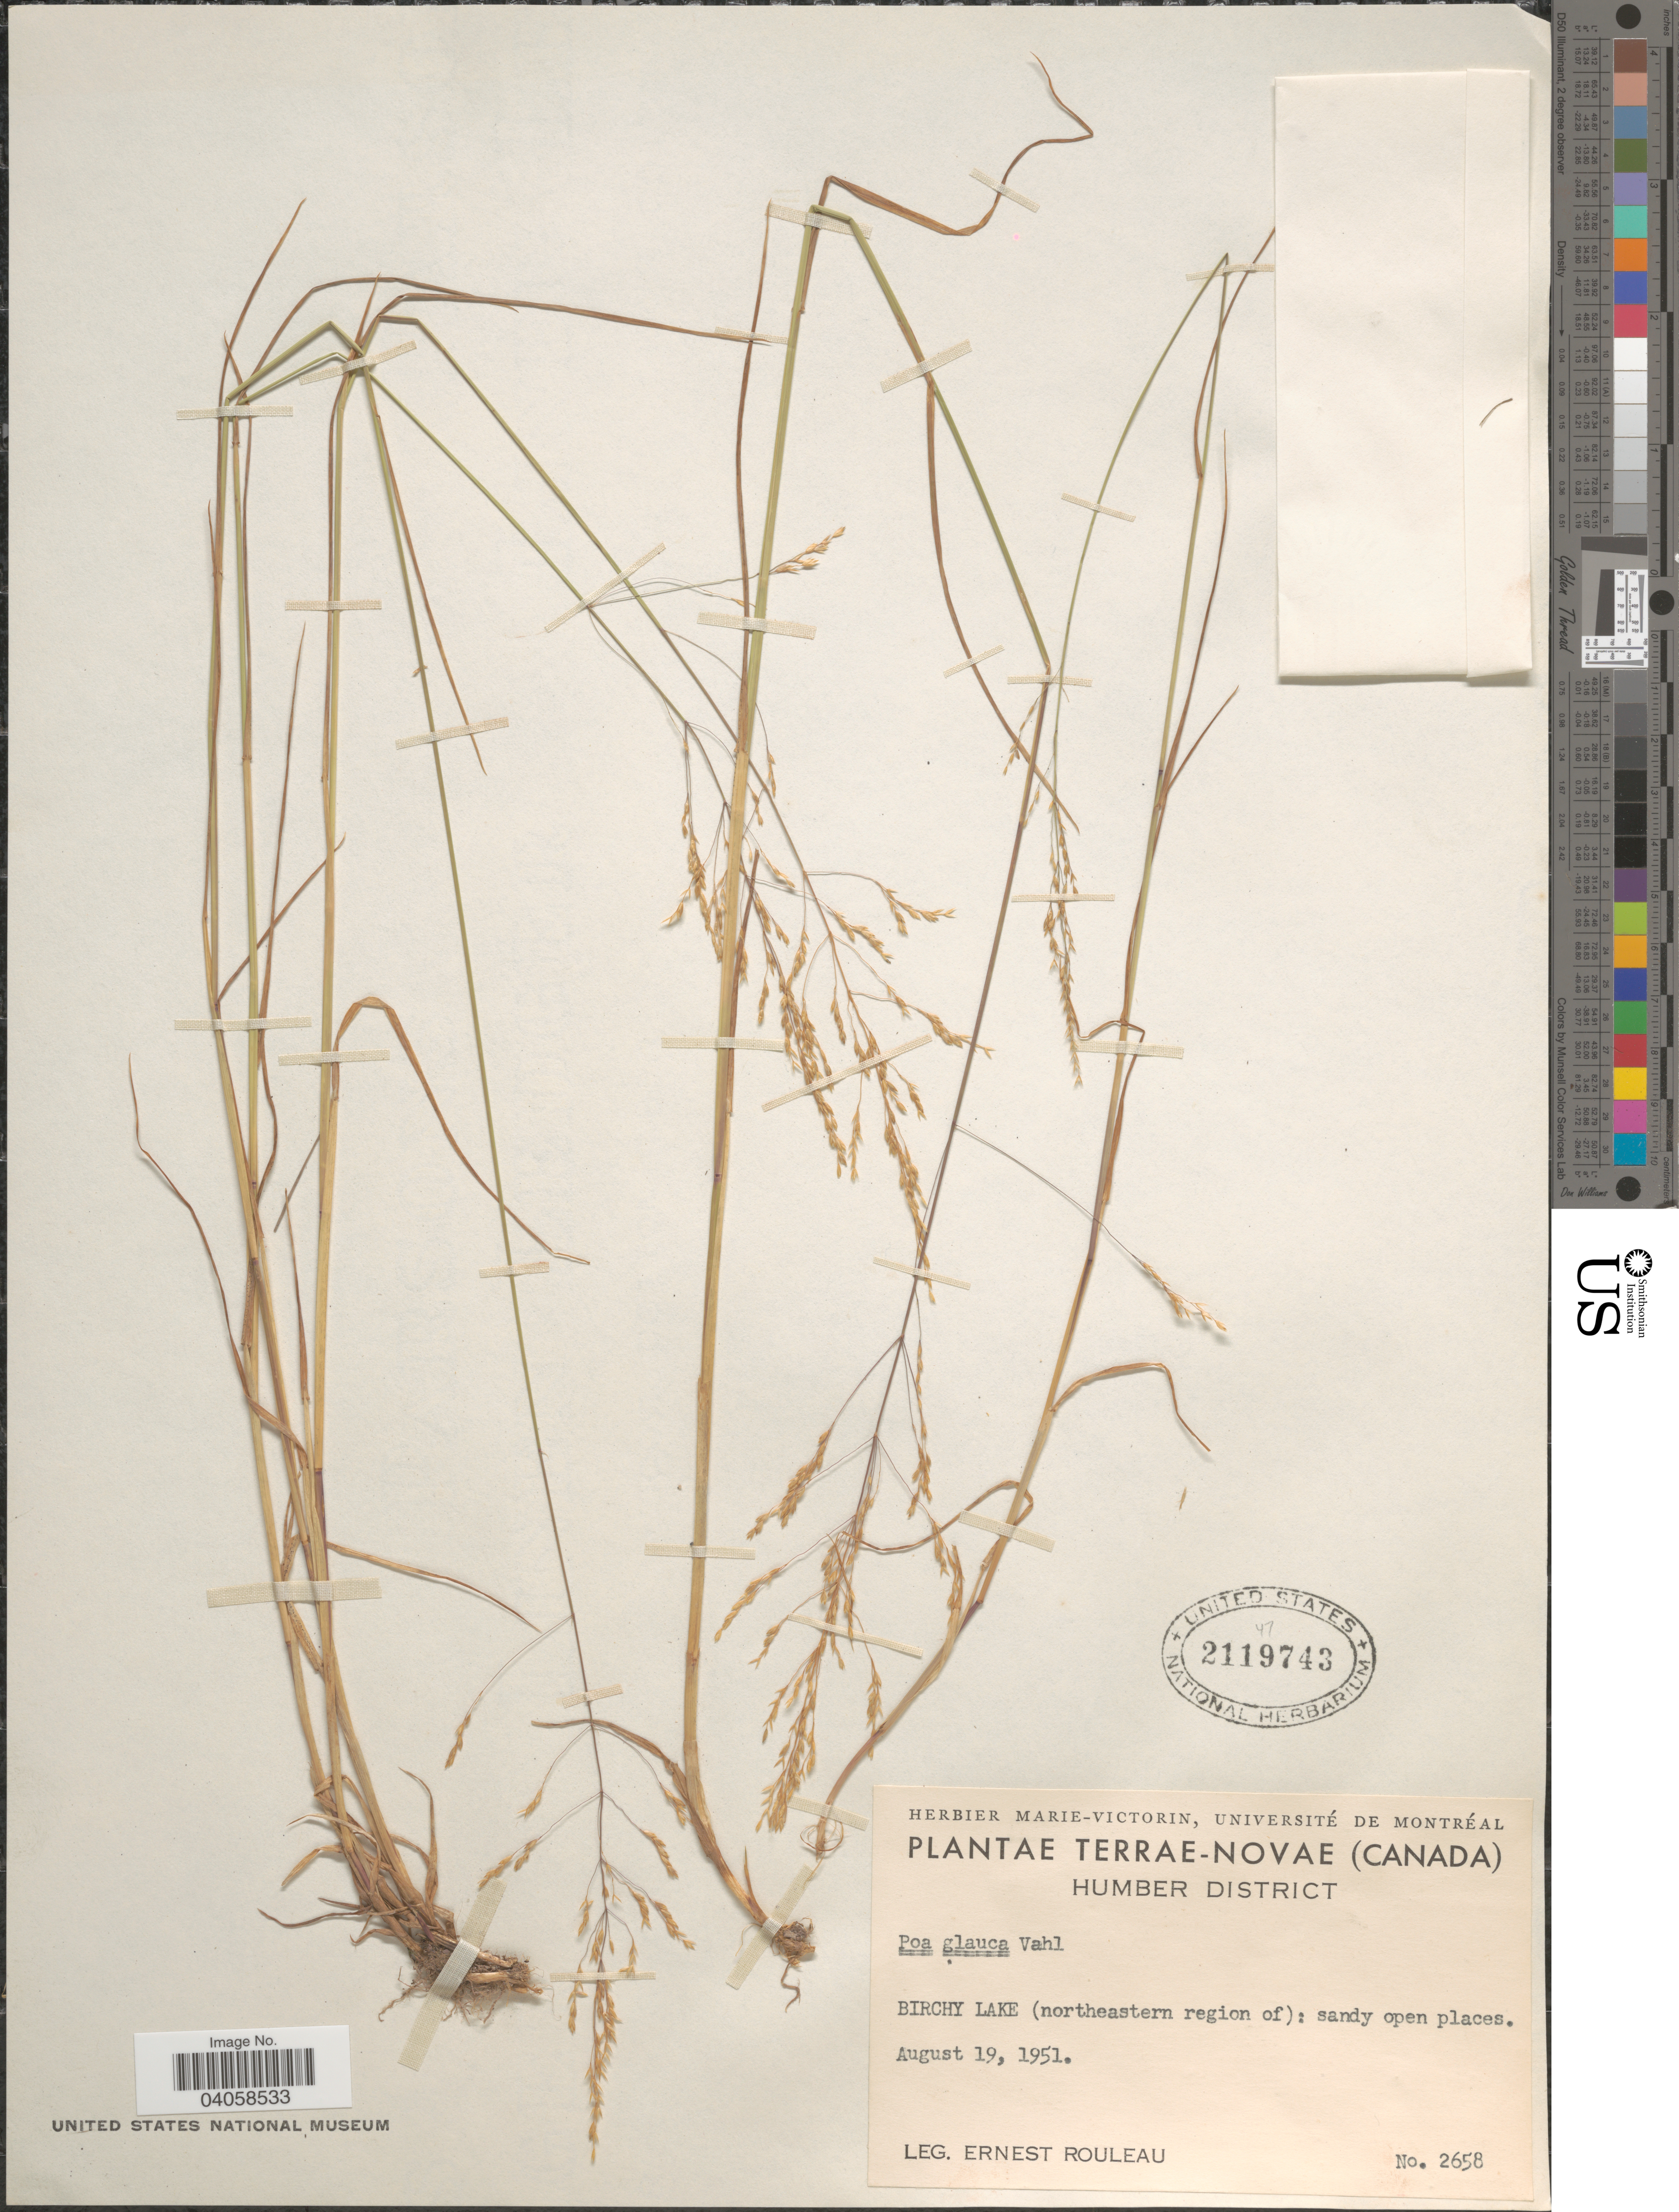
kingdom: Plantae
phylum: Tracheophyta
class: Liliopsida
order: Poales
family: Poaceae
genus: Poa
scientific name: Poa glauca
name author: Vahl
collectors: J. Rouleau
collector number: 2658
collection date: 1951-08-19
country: Canada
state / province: Newfoundland and Labrador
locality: Terrae-Novae. Humber District. Birchy Lake ( northeastern region of): sandy open places.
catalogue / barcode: US 2119743